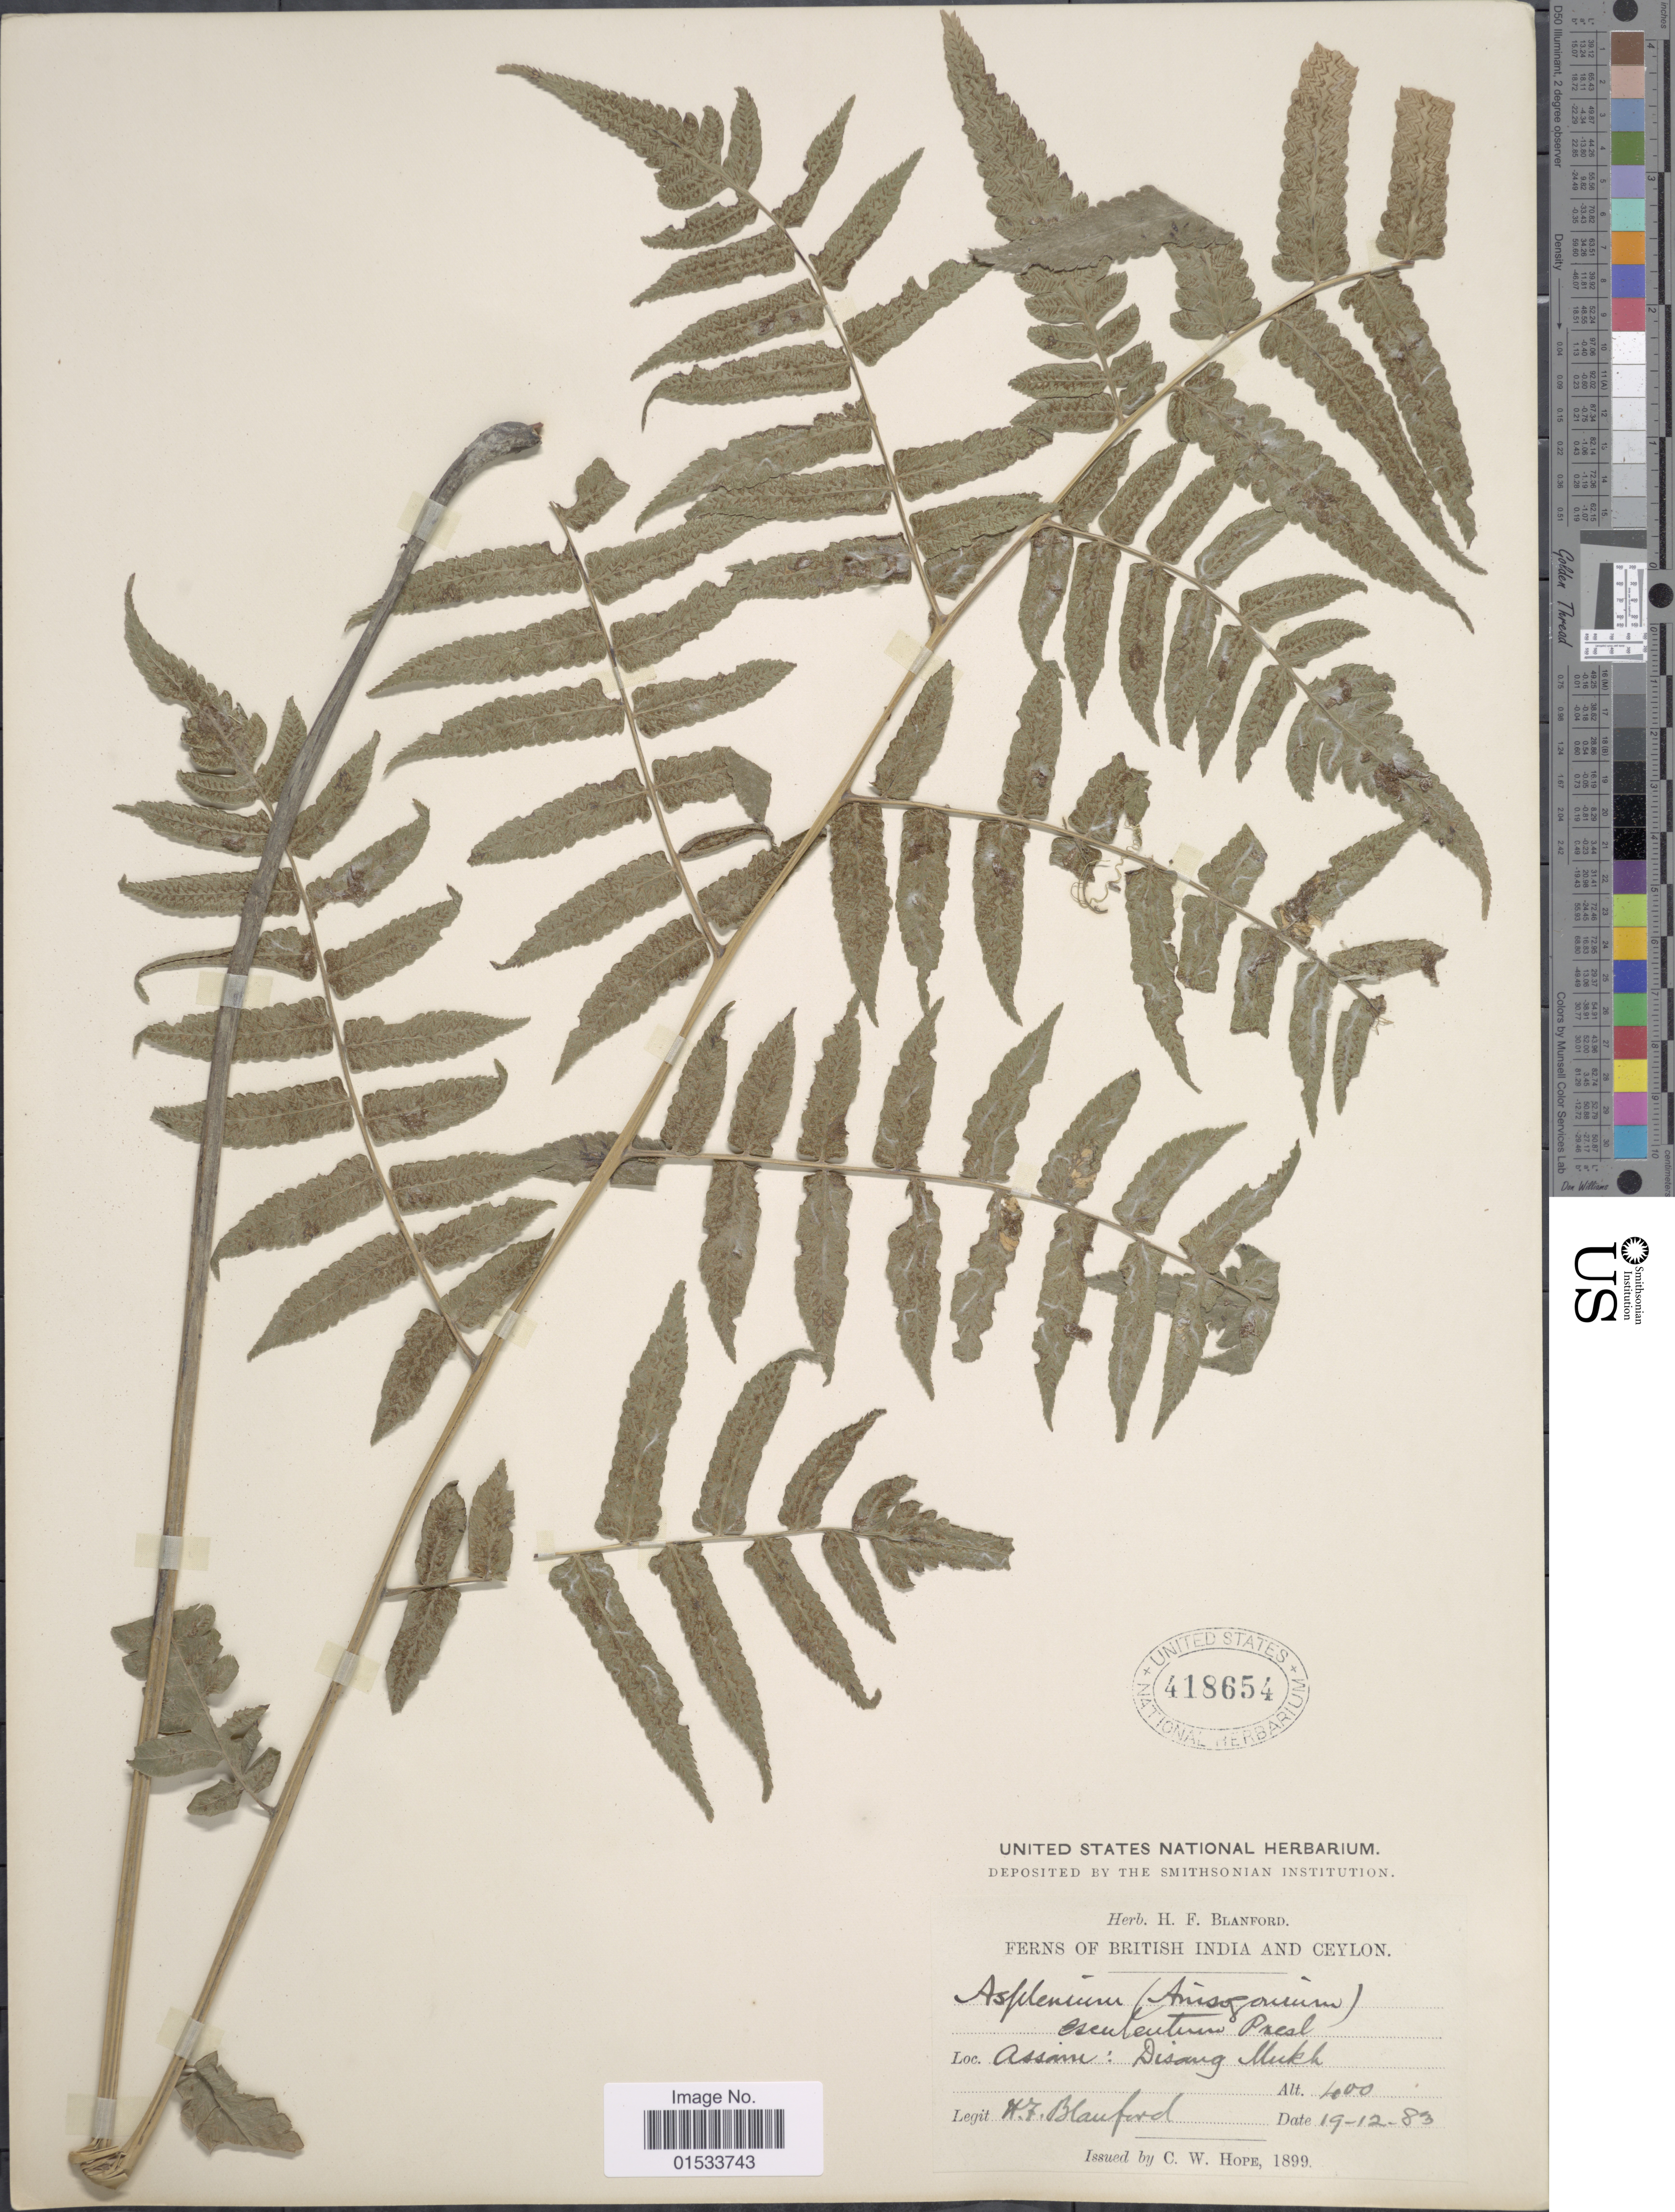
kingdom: Plantae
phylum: Tracheophyta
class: Polypodiopsida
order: Polypodiales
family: Athyriaceae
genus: Diplazium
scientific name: Diplazium esculentum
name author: (Retz.) Sw.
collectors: H. Blanford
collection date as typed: Transcribed d/m/y: 19/12/83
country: India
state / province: Assam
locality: Assam, Disang Mukh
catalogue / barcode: US 418654